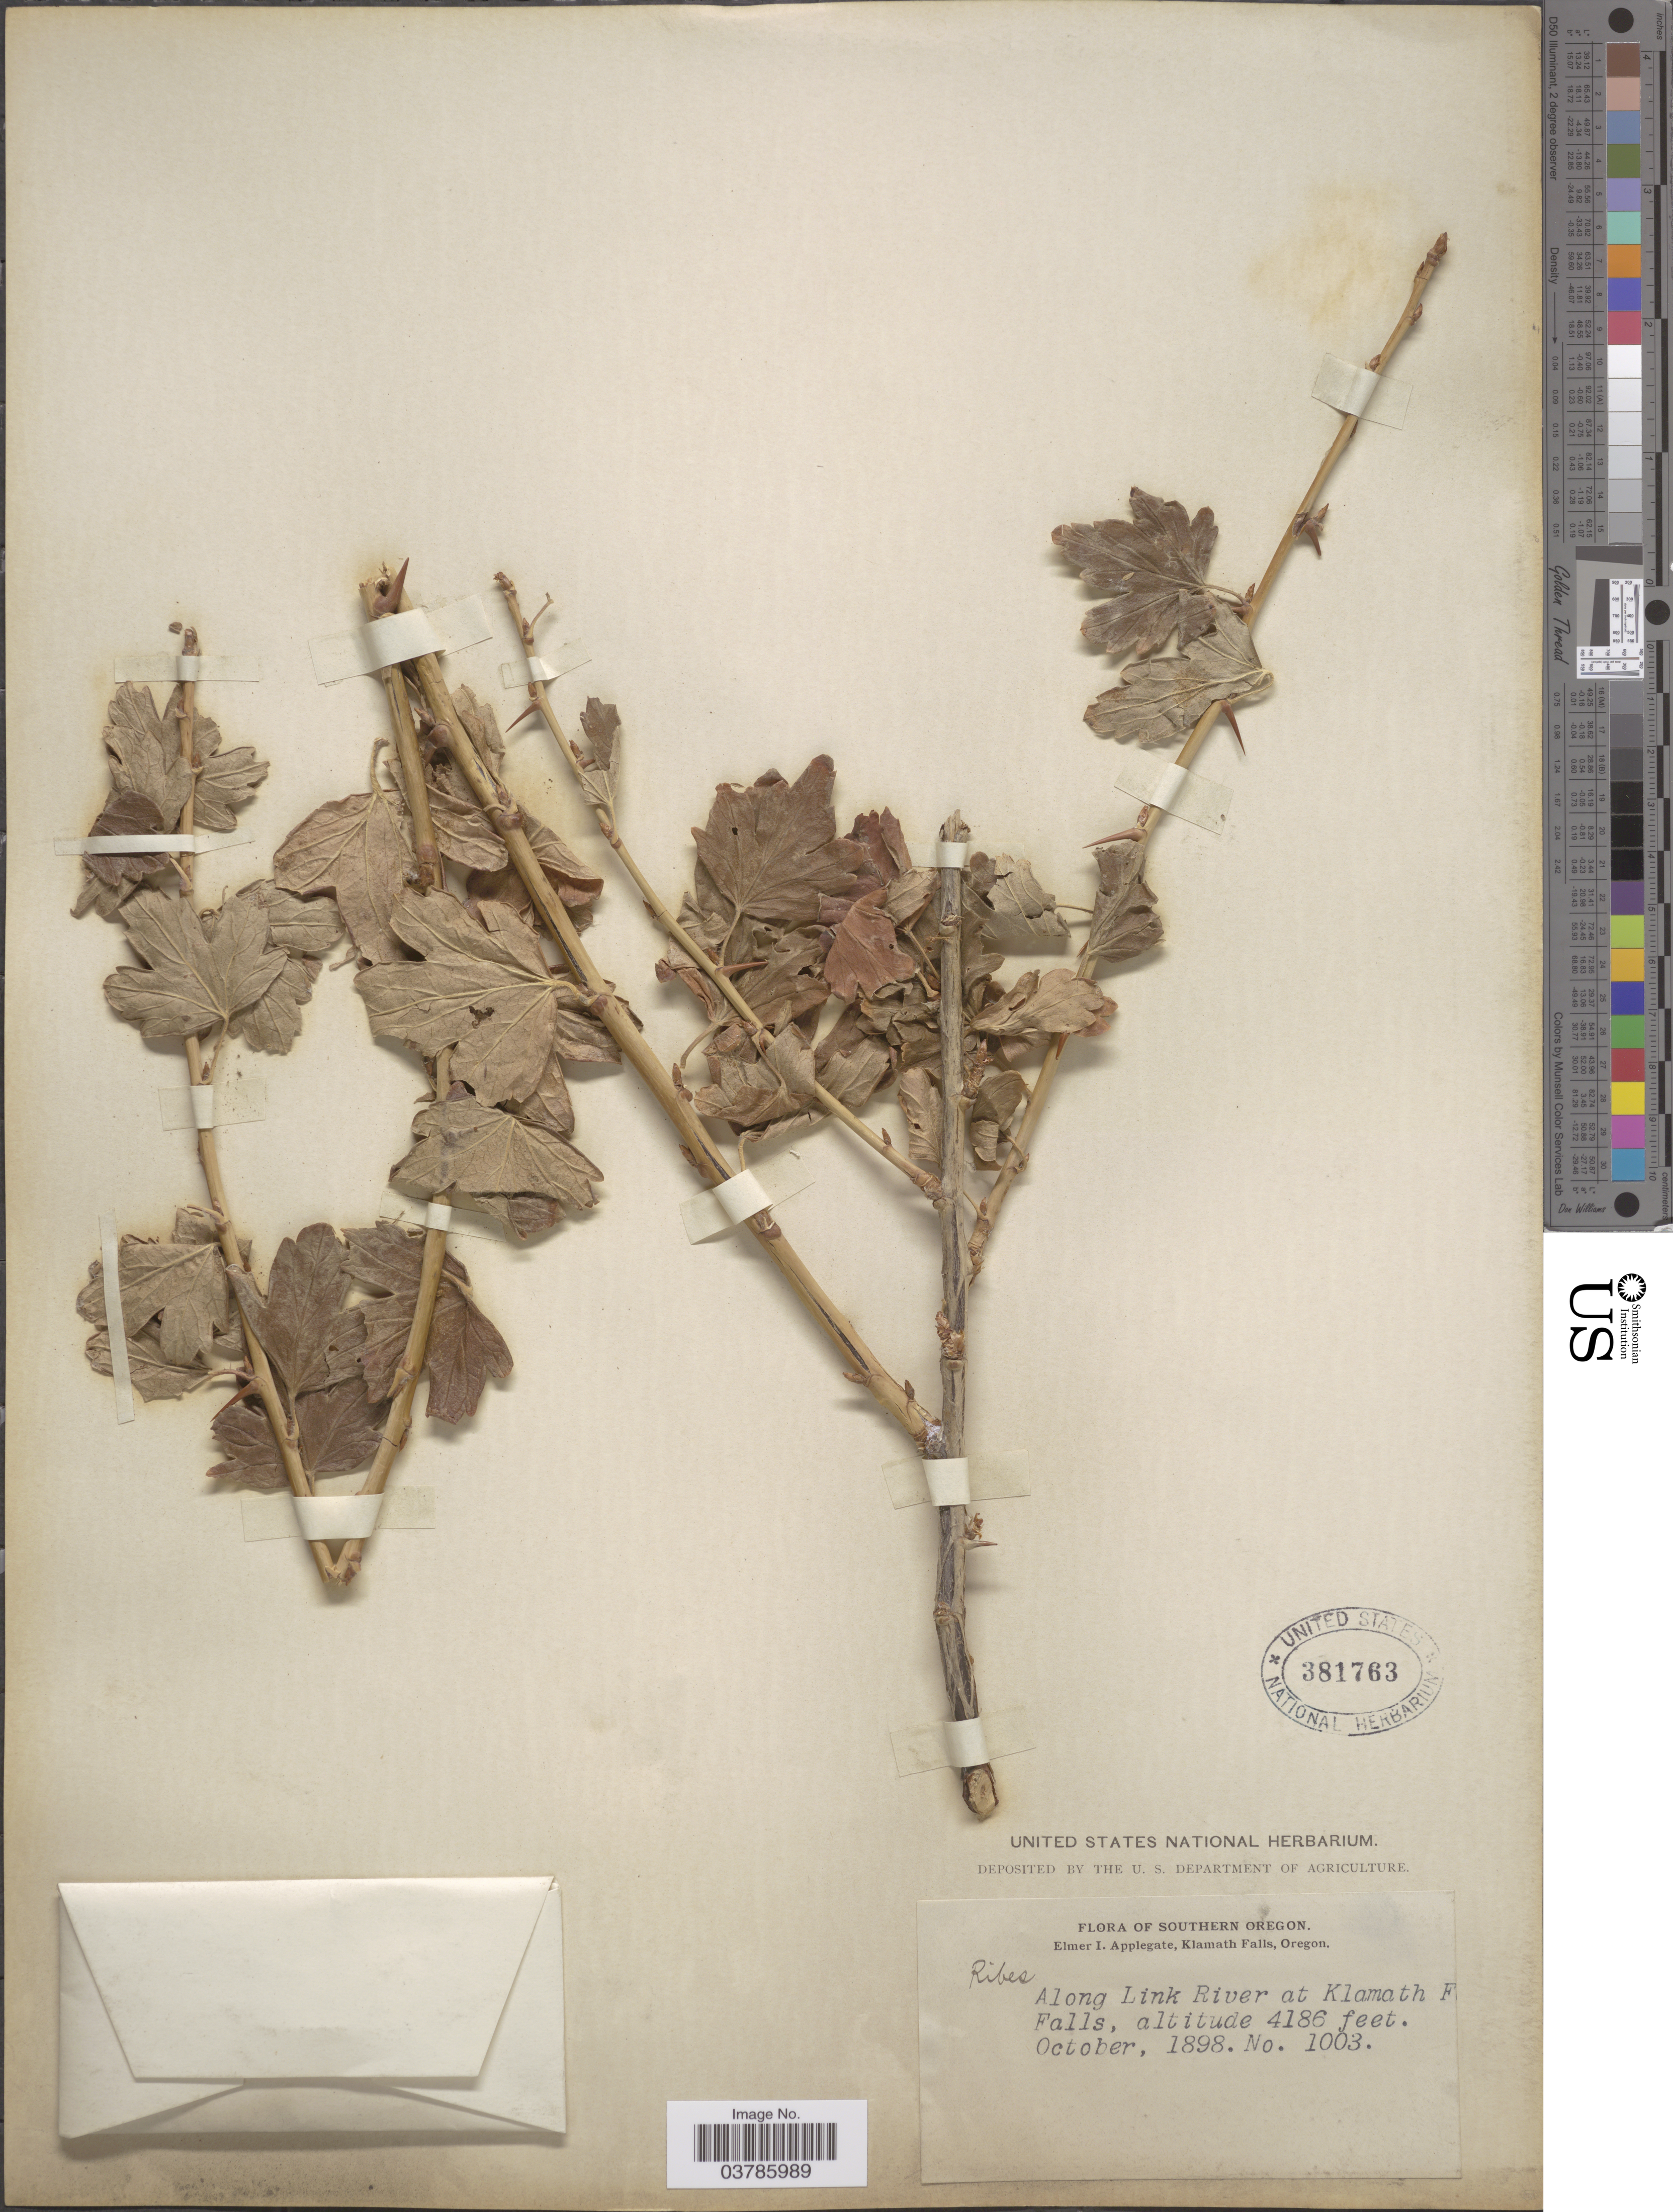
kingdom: Plantae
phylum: Tracheophyta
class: Magnoliopsida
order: Saxifragales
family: Grossulariaceae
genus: Ribes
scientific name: Ribes sp.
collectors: E. I. Applegate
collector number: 1003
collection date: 1898-10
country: United States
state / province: Oregon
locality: Southern Oregon. Along Link River at Klamath Falls.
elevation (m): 1276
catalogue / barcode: US 381763